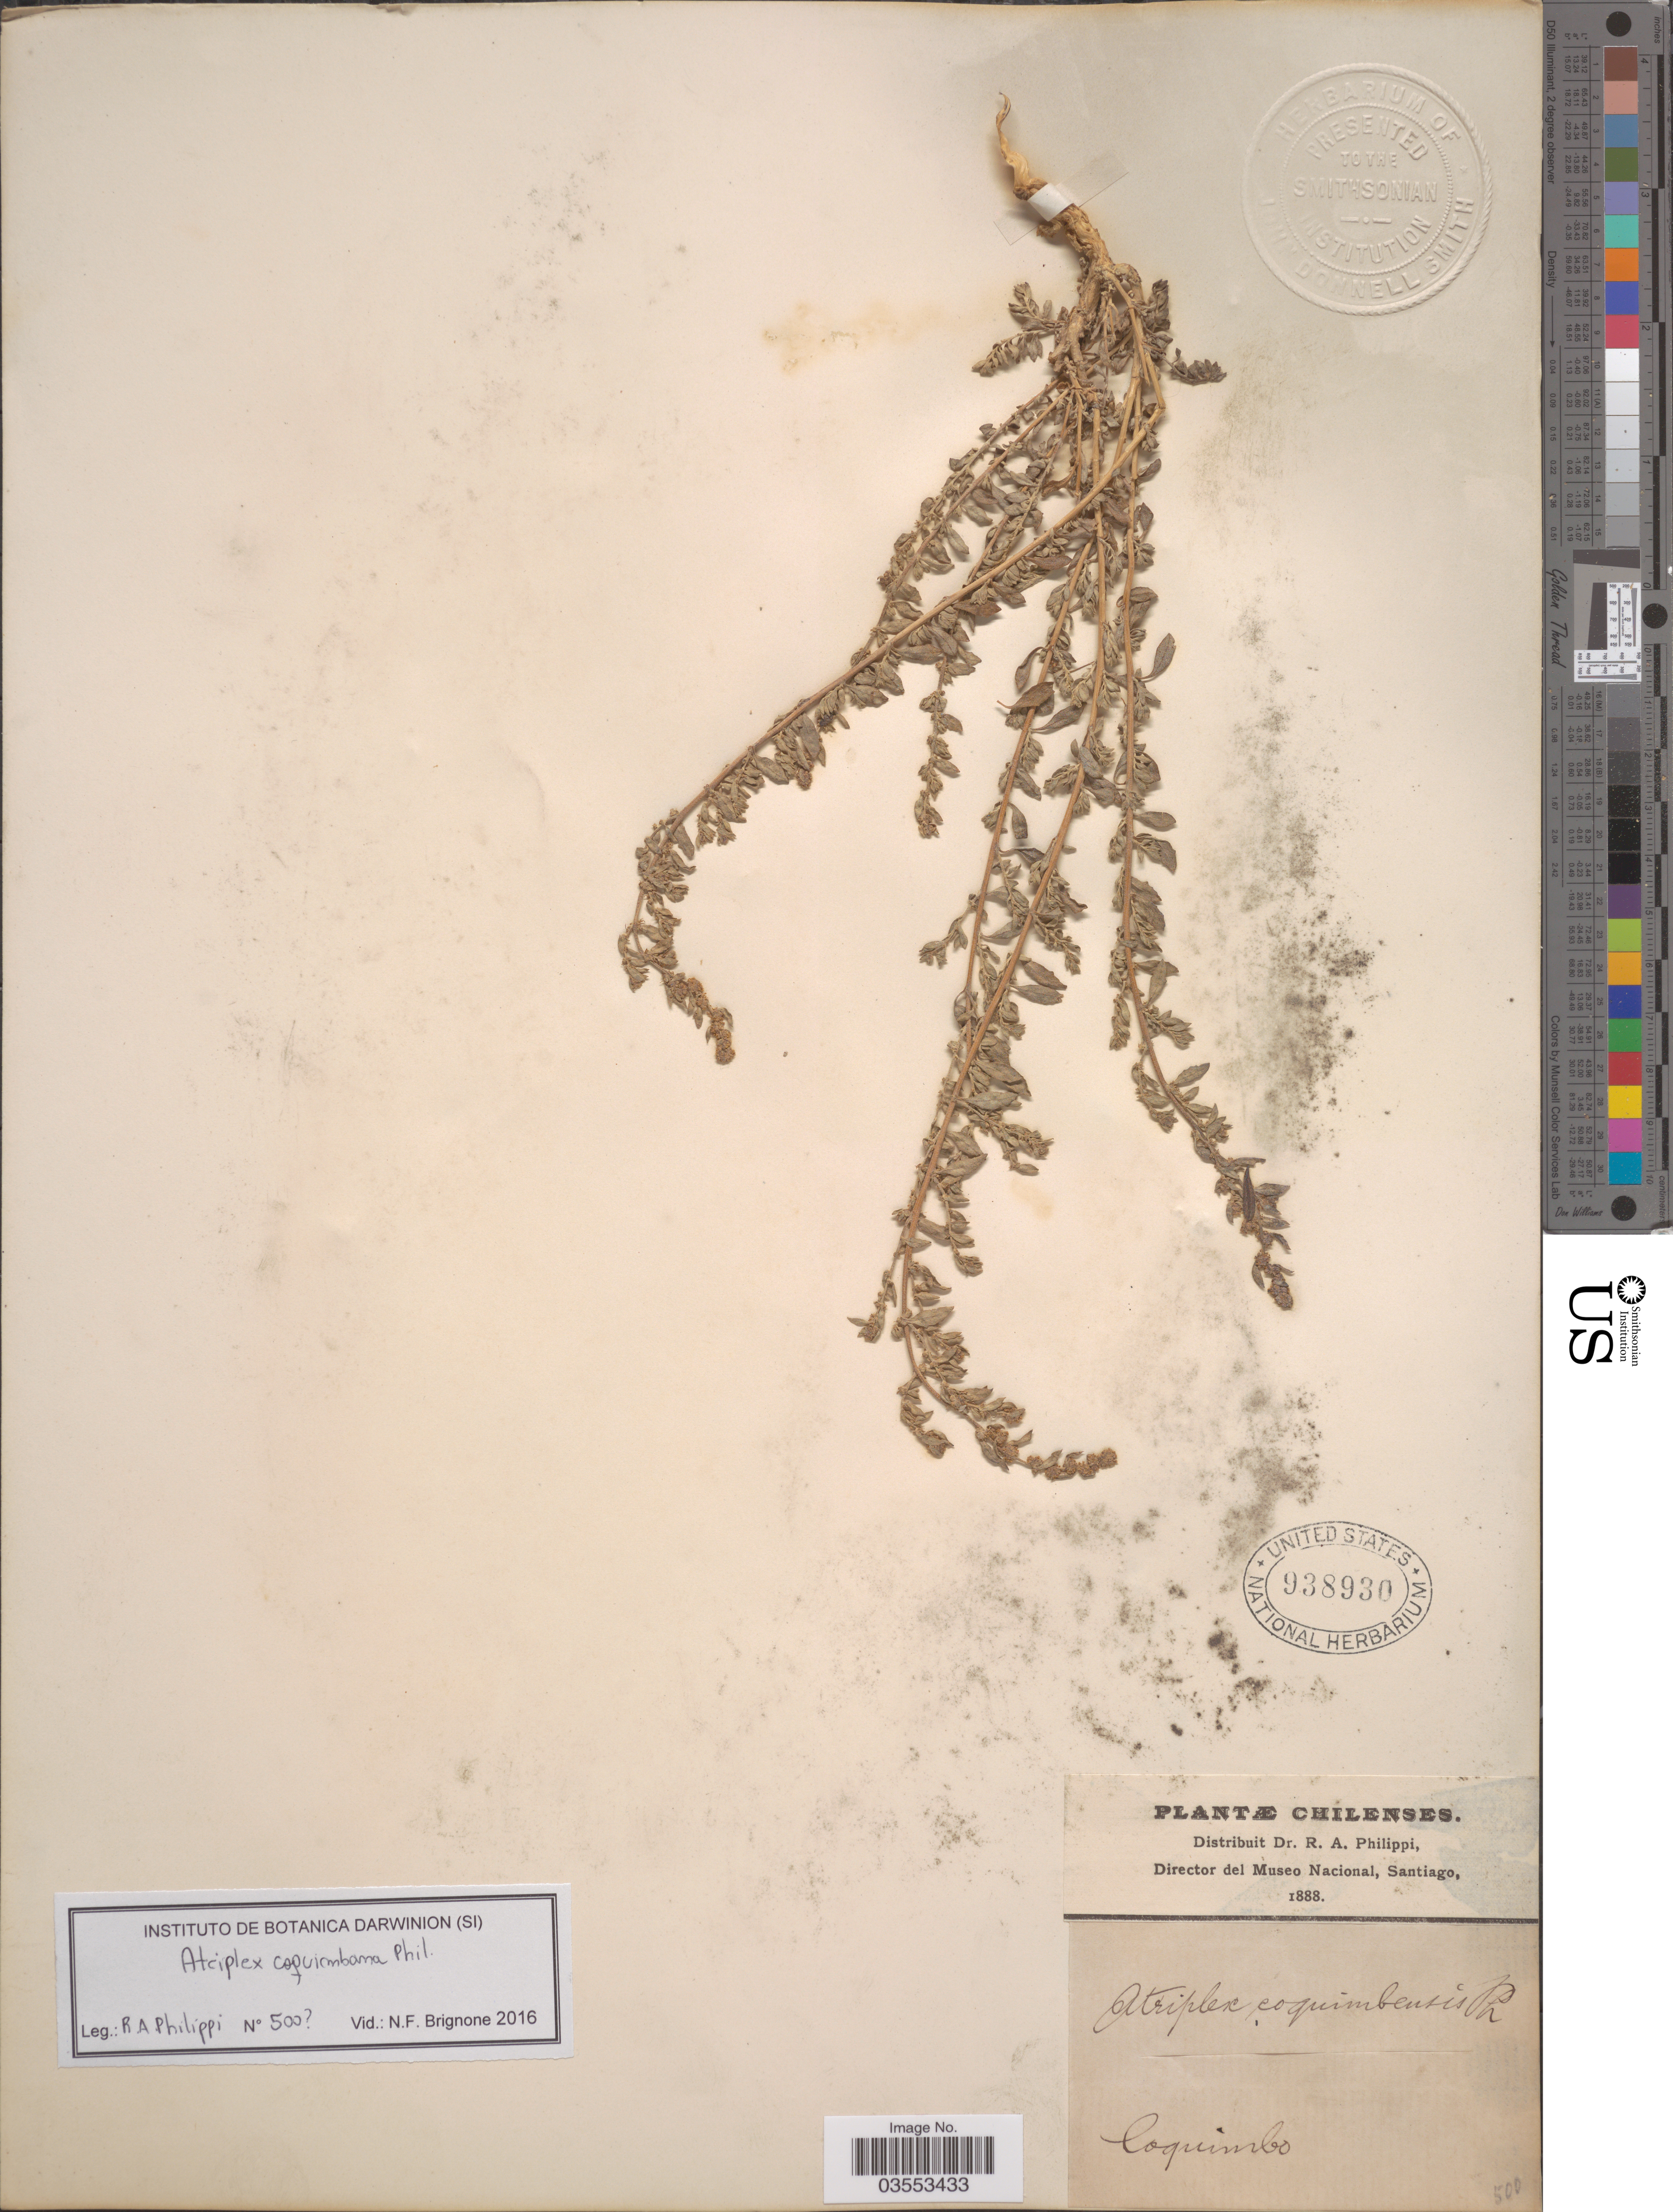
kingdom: Plantae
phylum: Tracheophyta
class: Magnoliopsida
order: Caryophyllales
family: Amaranthaceae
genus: Atriplex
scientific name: Atriplex cordobensis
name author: Gand. & Stuck.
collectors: ex. herb. R.A. Philippi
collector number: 500?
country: Chile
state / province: Coquimbo (IV)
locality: Coquimbo.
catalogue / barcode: US 938930